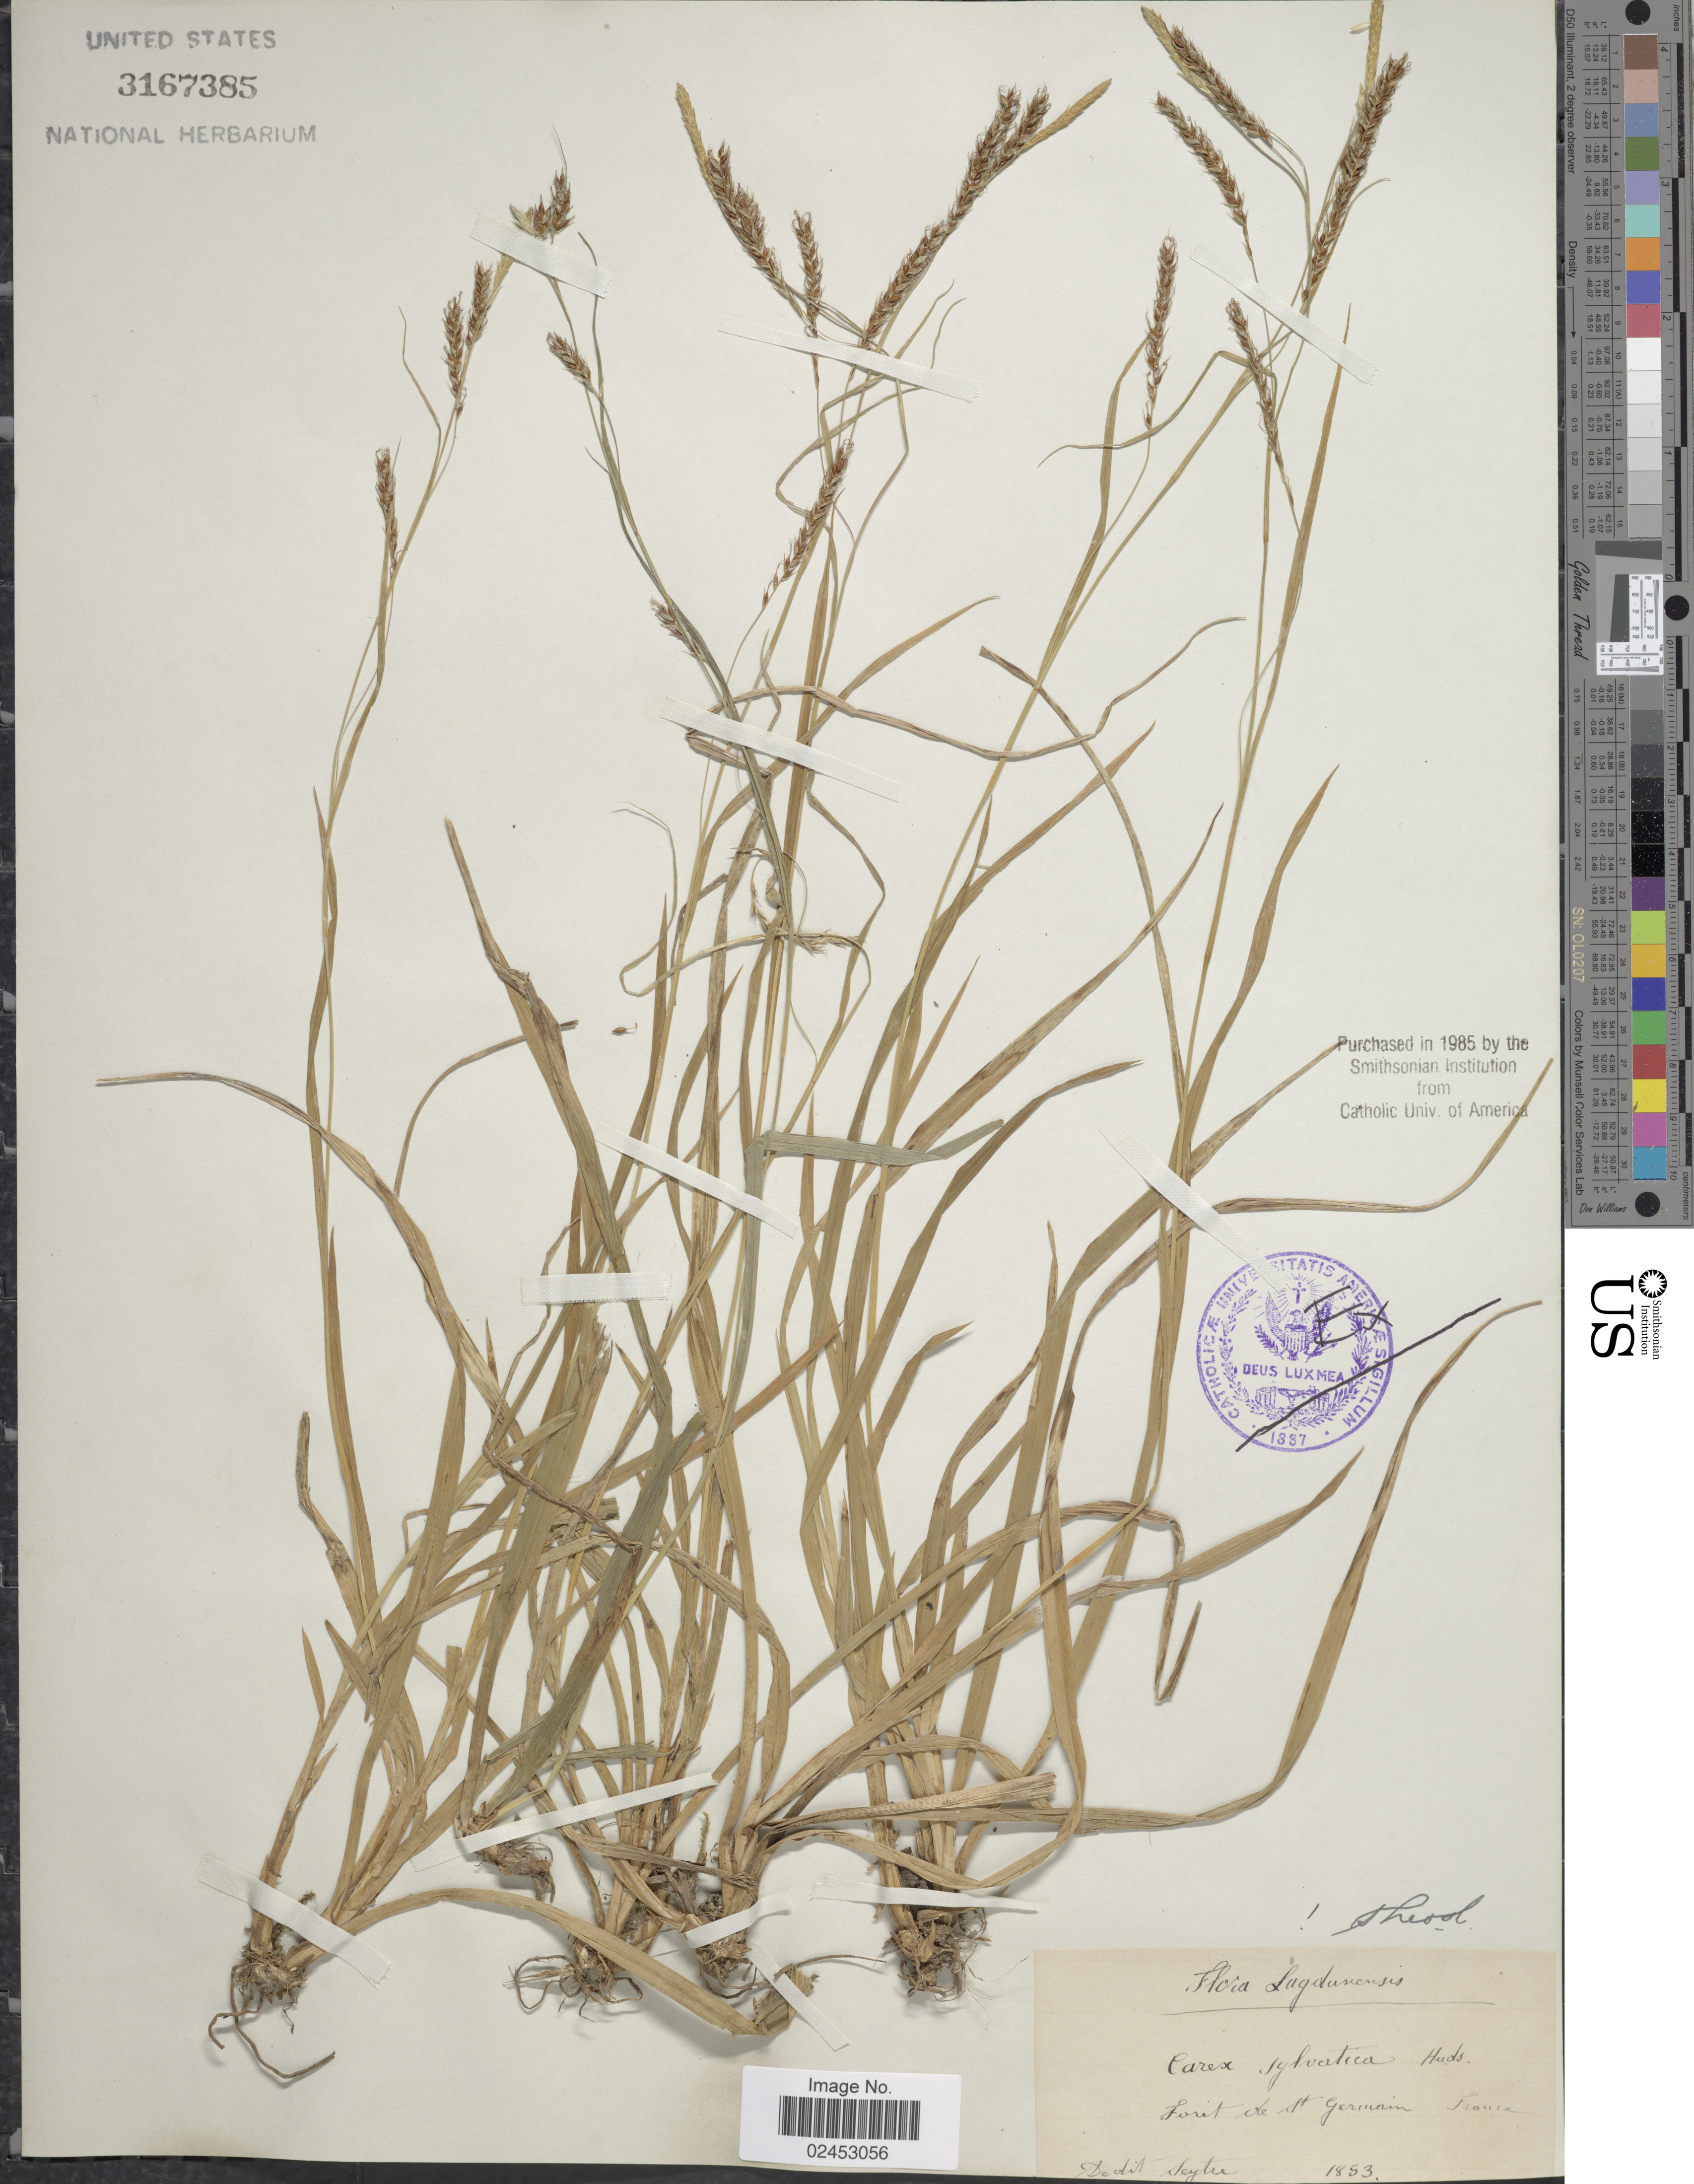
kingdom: Plantae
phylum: Tracheophyta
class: Liliopsida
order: Poales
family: Cyperaceae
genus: Carex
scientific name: Carex sylvatica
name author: Huds.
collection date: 1853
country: France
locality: Lugdunensis, Foret de St. Germain.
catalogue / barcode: US 3167385